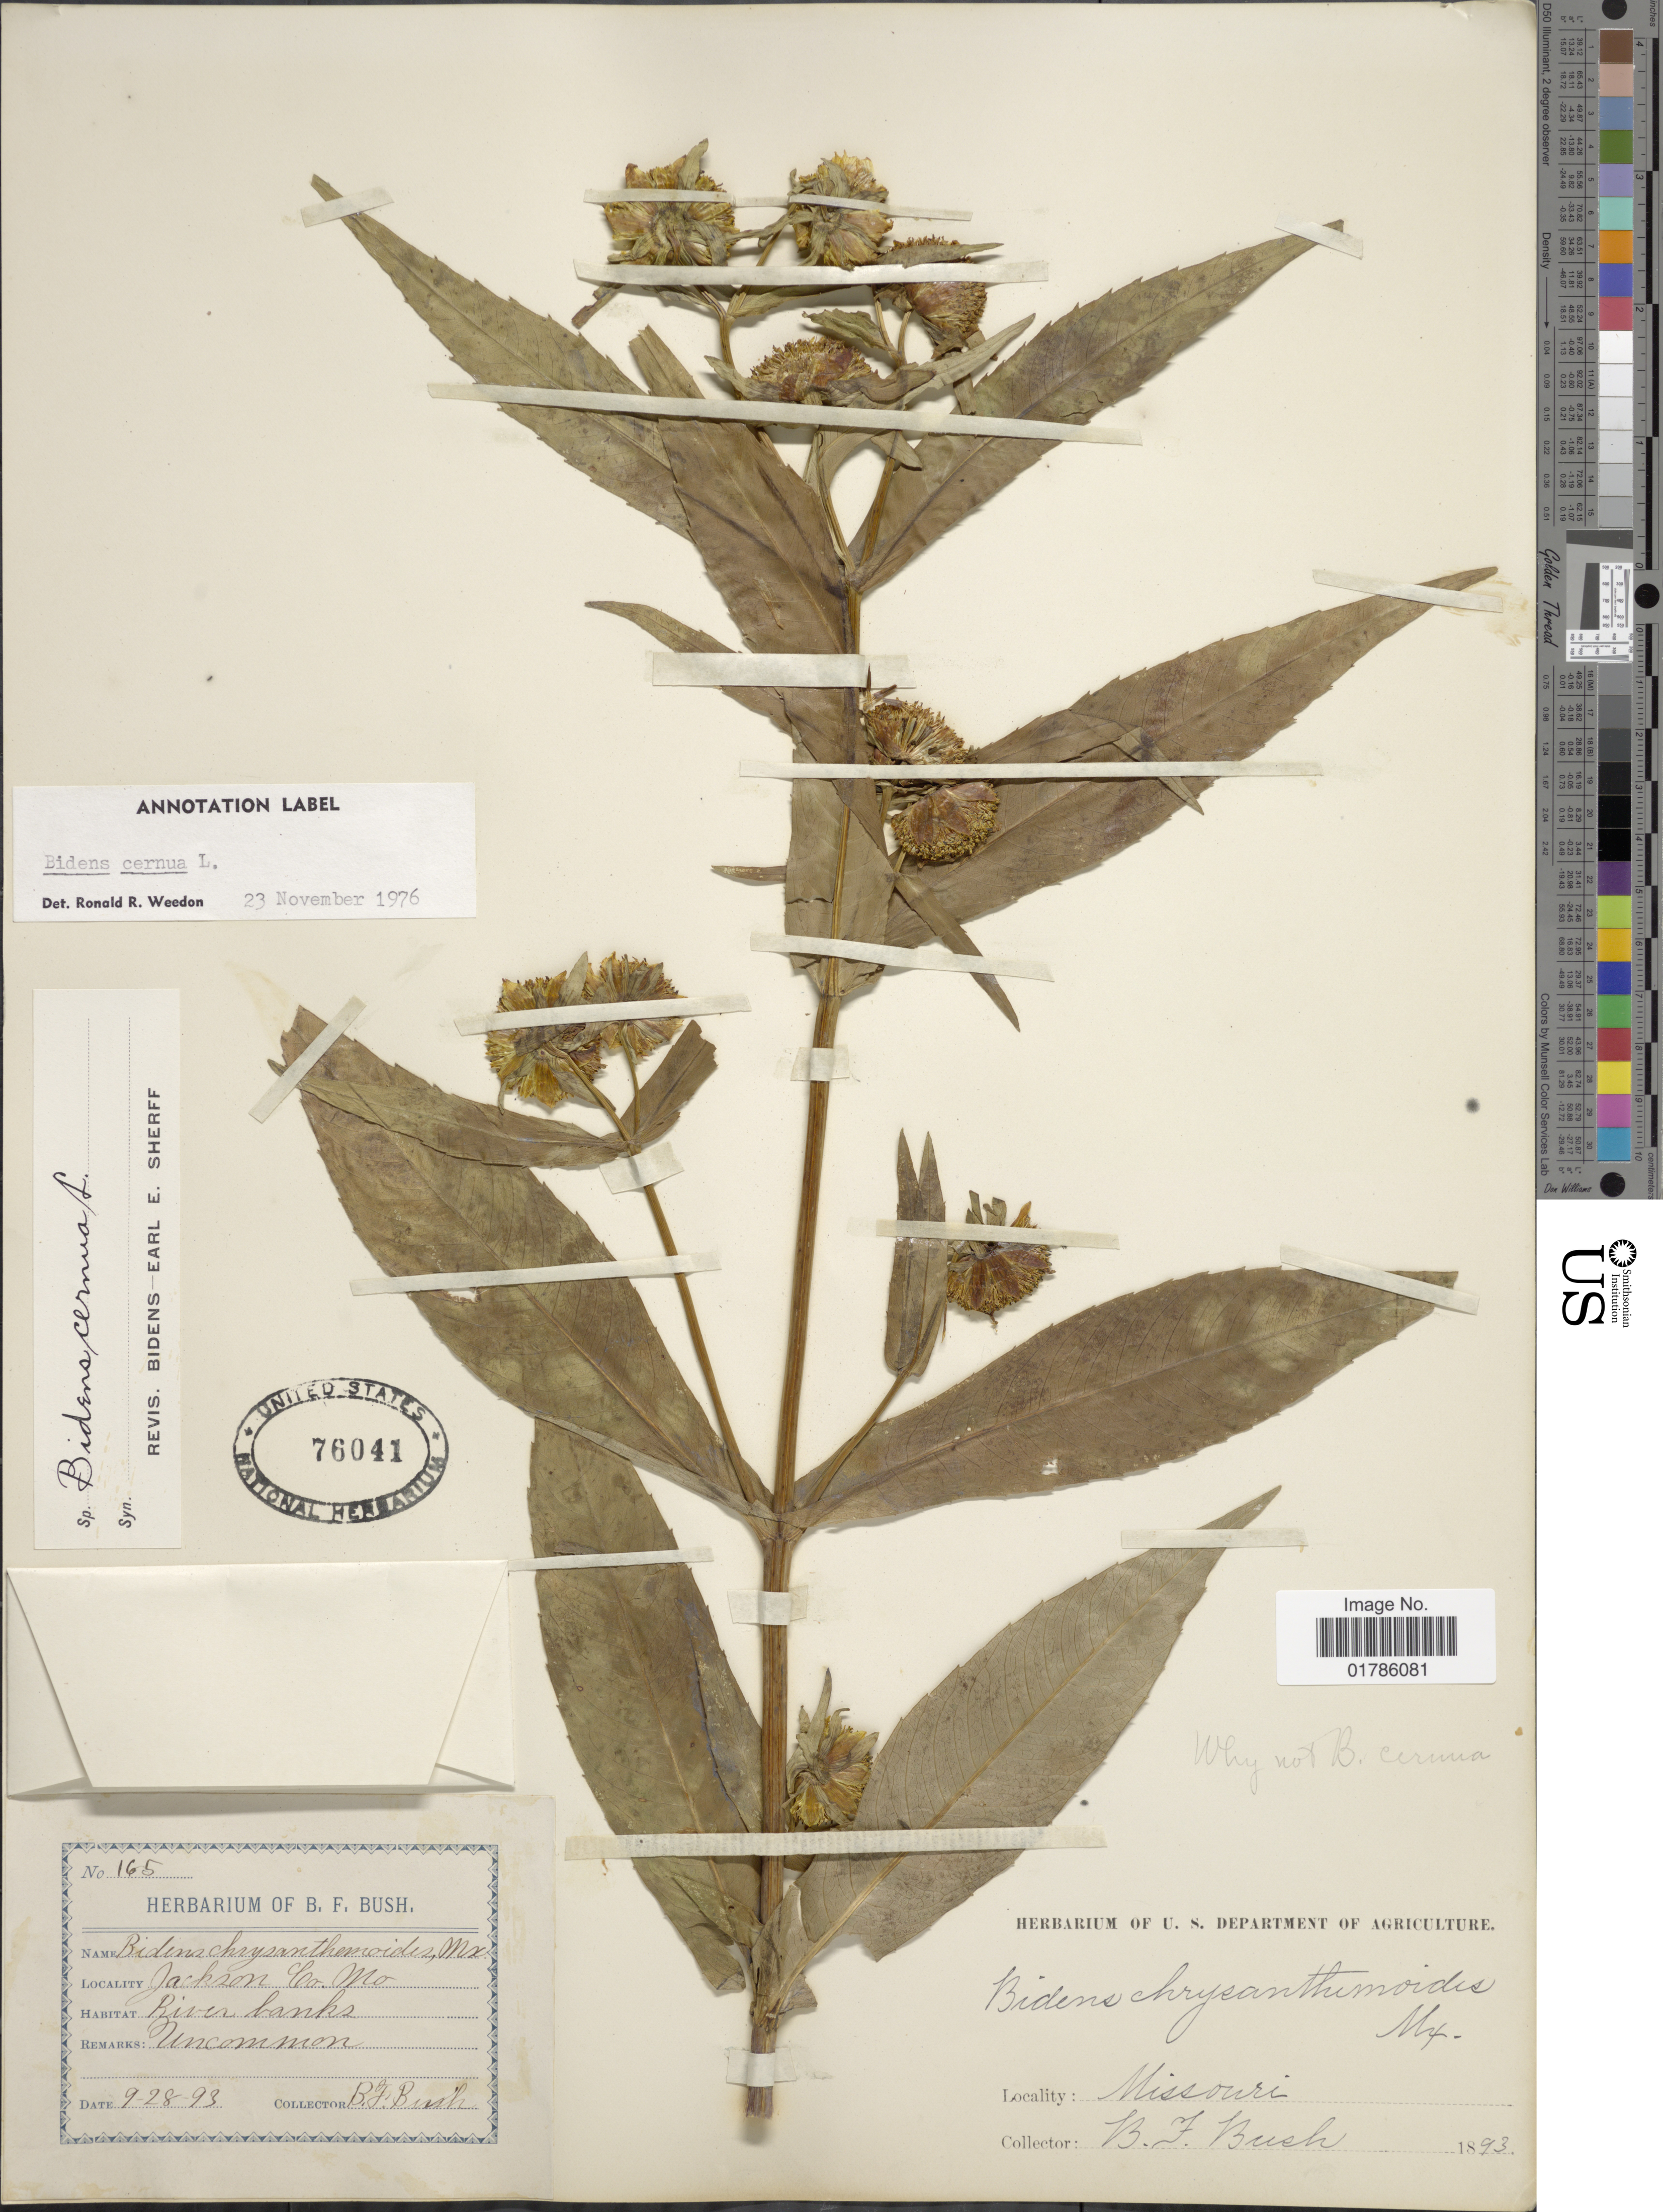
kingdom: Plantae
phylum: Tracheophyta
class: Magnoliopsida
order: Asterales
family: Asteraceae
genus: Bidens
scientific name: Bidens cernua var. integra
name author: Wiegand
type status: Isosyntype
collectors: B. F. Bush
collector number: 165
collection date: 1893-09-28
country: United States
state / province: Missouri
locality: Jackson Co.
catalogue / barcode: US 76041